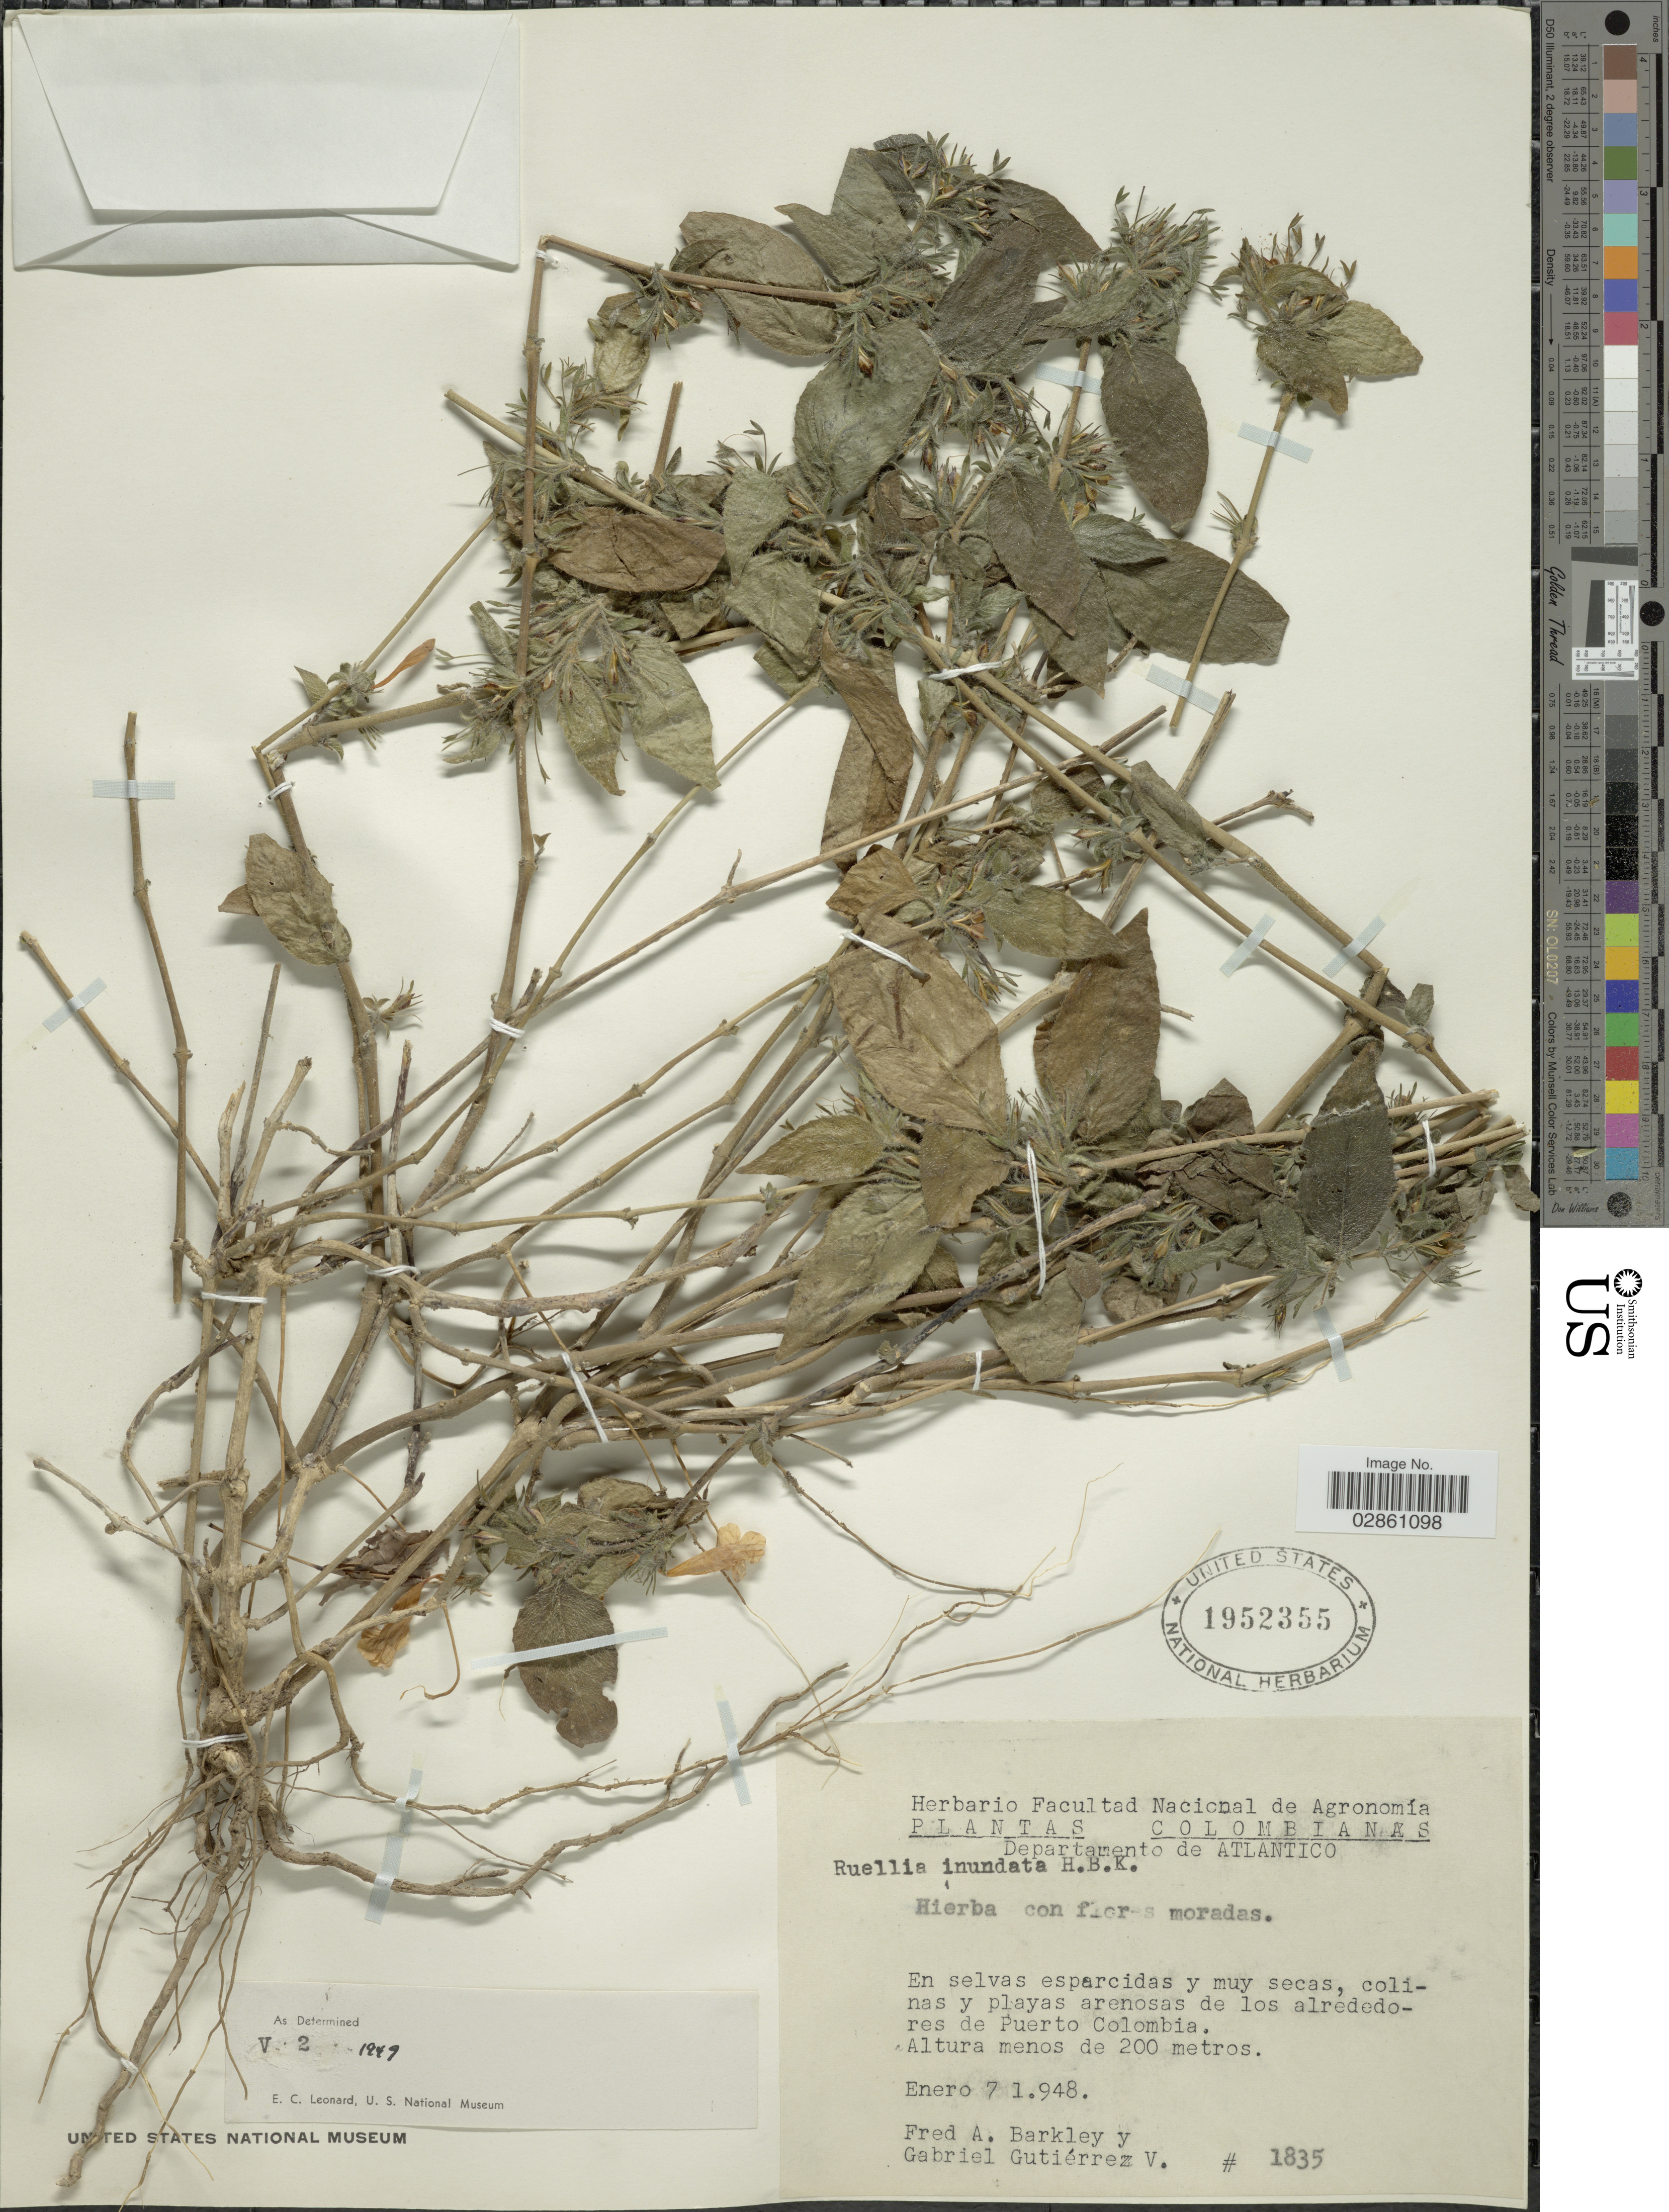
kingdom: Plantae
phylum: Tracheophyta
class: Magnoliopsida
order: Lamiales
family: Acanthaceae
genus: Ruellia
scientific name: Ruellia inundata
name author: Kunth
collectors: F. A. Barkley & G. Gutiérrez V.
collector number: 1835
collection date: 1948-01-07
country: Colombia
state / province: Atlántico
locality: Departamento de Atlantico. En selva esparcidas y muy secas, colinas y playas arenosas de los alrededores de Puerto Colombia.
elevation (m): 200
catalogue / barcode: US 1952355